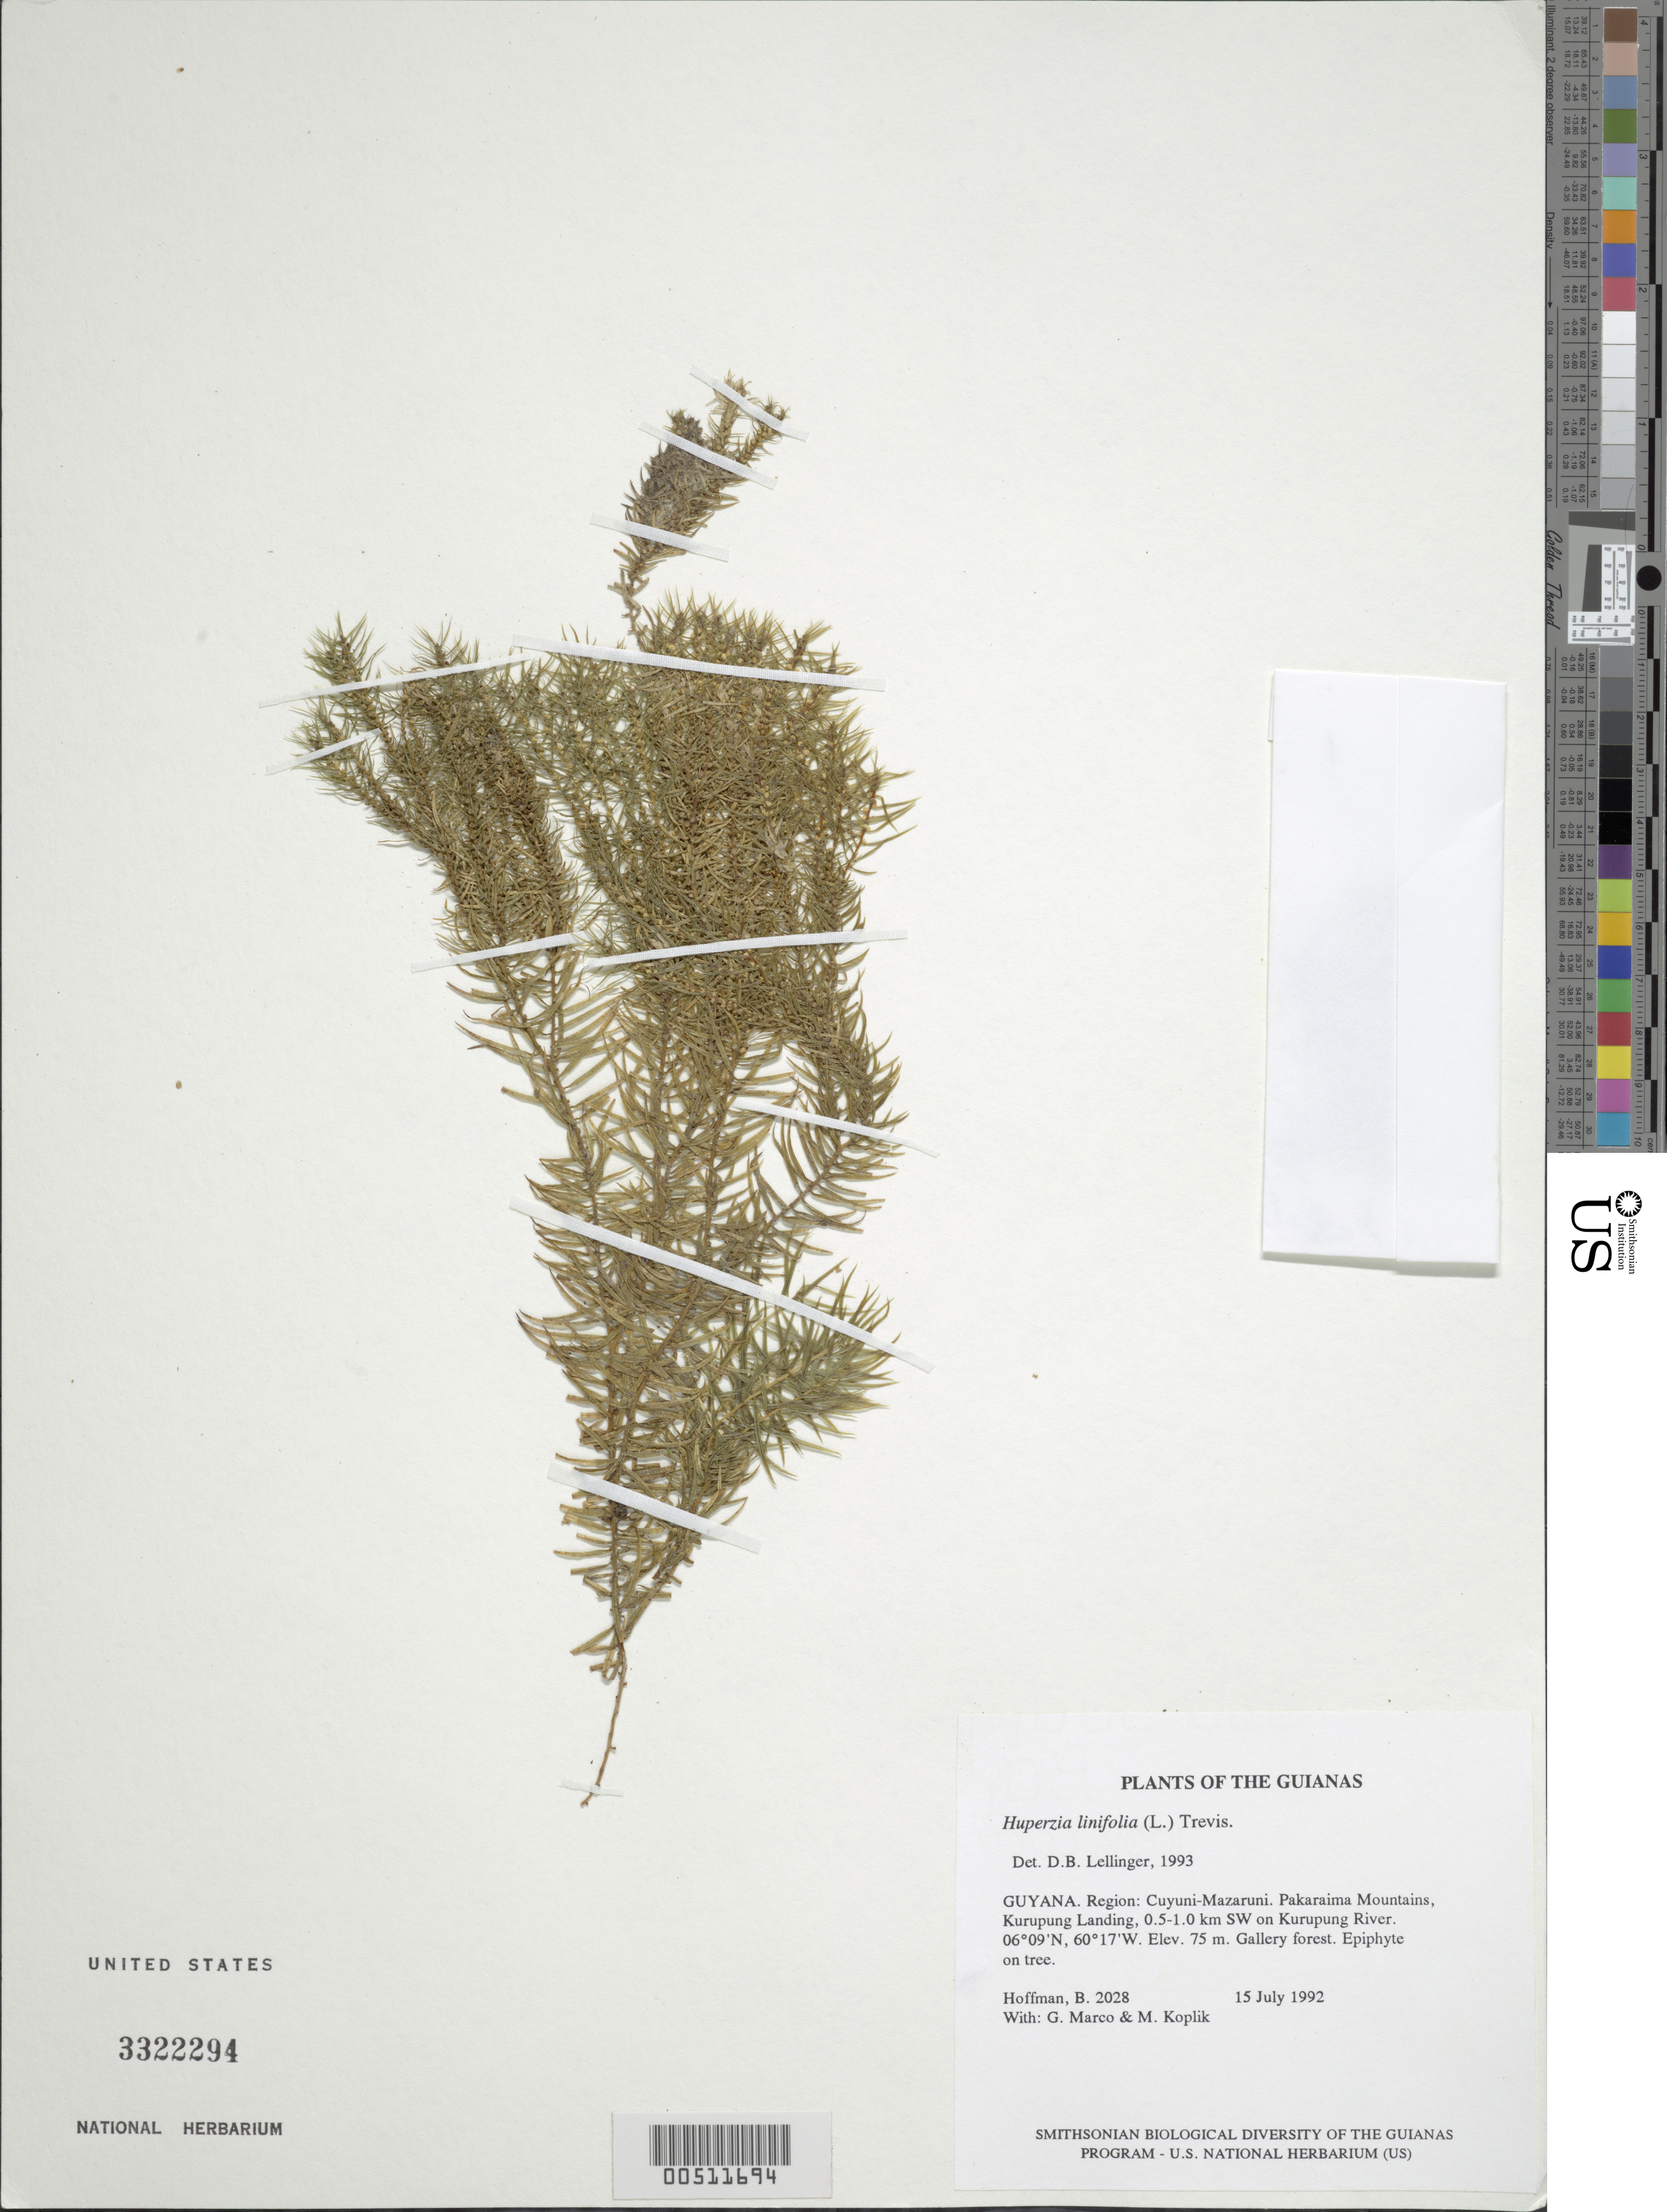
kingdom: Plantae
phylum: Tracheophyta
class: Lycopodiopsida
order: Lycopodiales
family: Lycopodiaceae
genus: Phlegmariurus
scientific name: Phlegmariurus linifolius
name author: (L.) B. Øllg.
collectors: B. Hoffman, G. Marco & M. Koplik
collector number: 2028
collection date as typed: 15 July 1992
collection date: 1992-07-15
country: Guyana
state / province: Cuyuni-Mazaruni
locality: Pakaraima Mountains, Kurupung Landing, 0.5-1.0 km SW on Kurupung River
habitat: Gallery forest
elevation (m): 75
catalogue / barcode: US 3322294